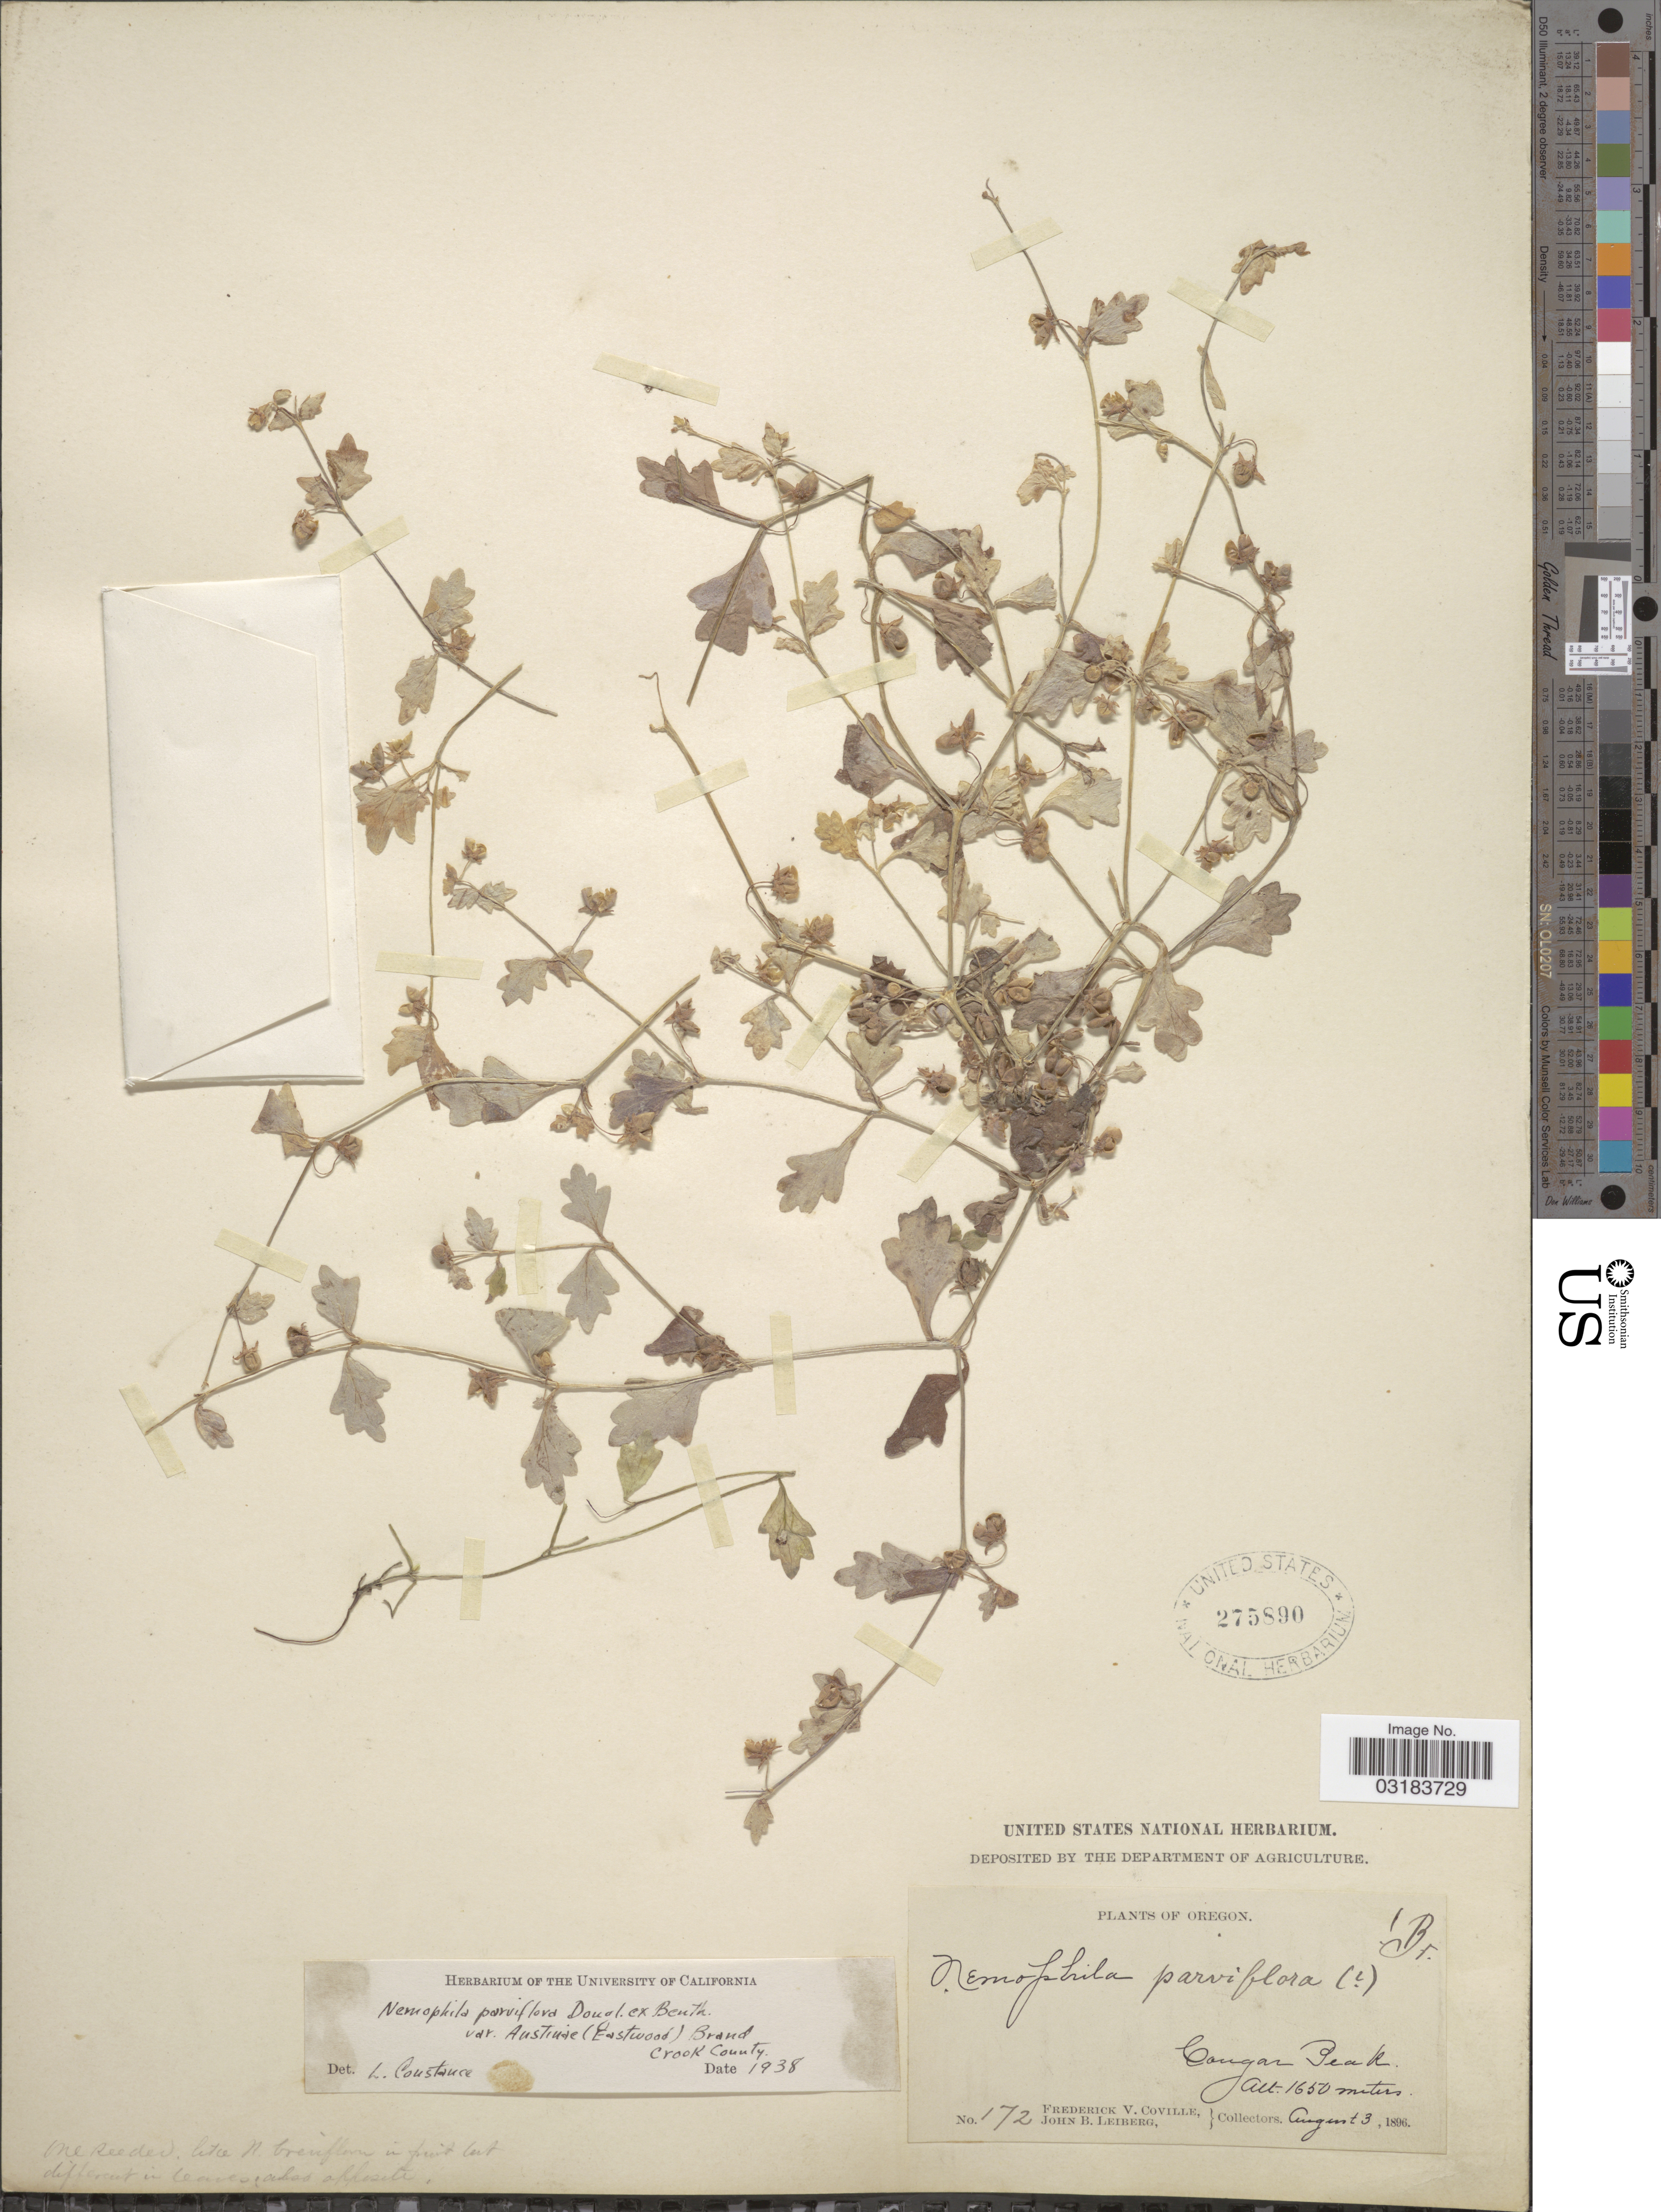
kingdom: Plantae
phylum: Tracheophyta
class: Magnoliopsida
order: Boraginales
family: Hydrophyllaceae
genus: Nemophila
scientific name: Nemophila parviflora var. austiniae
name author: (Eastw.) Brand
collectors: F. V. Coville & J. Leiberg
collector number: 172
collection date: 1896-08-03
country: United States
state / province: Oregon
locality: Cougar Peak.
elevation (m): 1650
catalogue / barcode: US 275890